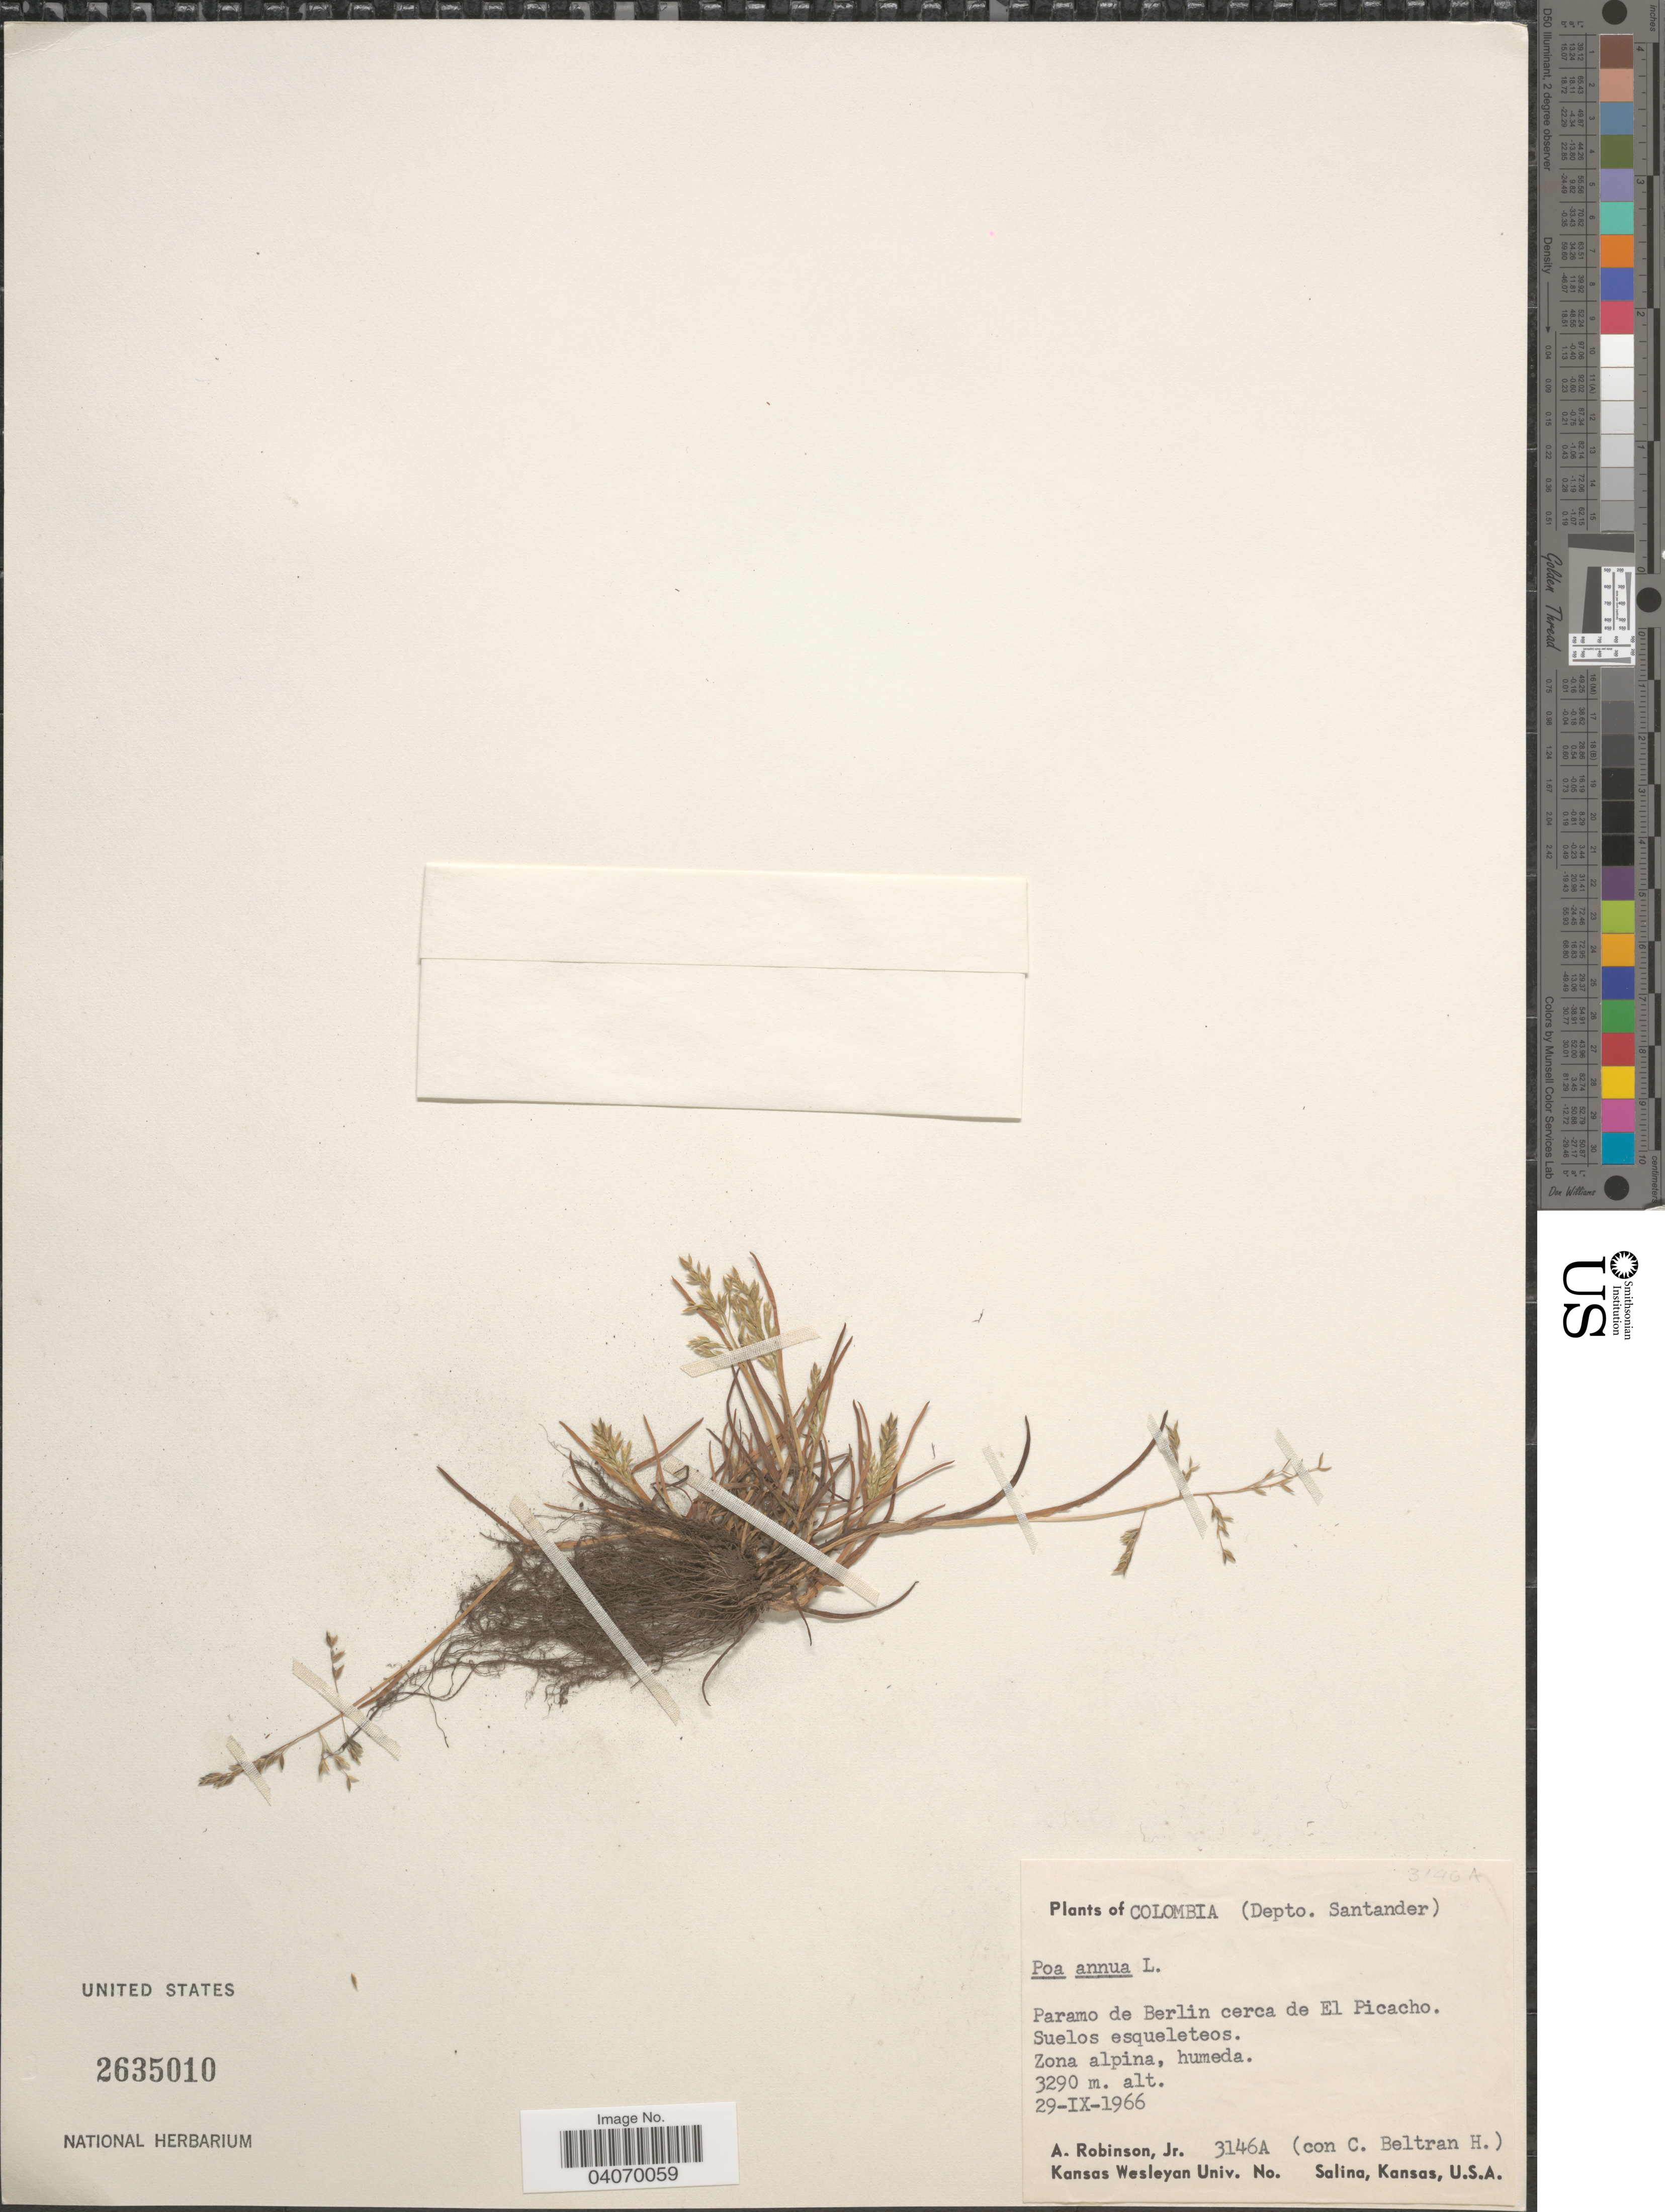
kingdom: Plantae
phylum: Tracheophyta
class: Liliopsida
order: Poales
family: Poaceae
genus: Poa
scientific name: Poa annua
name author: L.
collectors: A. Robinson Jr. & C. Beltran H.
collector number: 3146A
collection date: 1966-09-29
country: Colombia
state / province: Santander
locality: Depto. Santander. Paramo de Berlin cerca de El Picacho.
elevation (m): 3290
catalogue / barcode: US 2635010